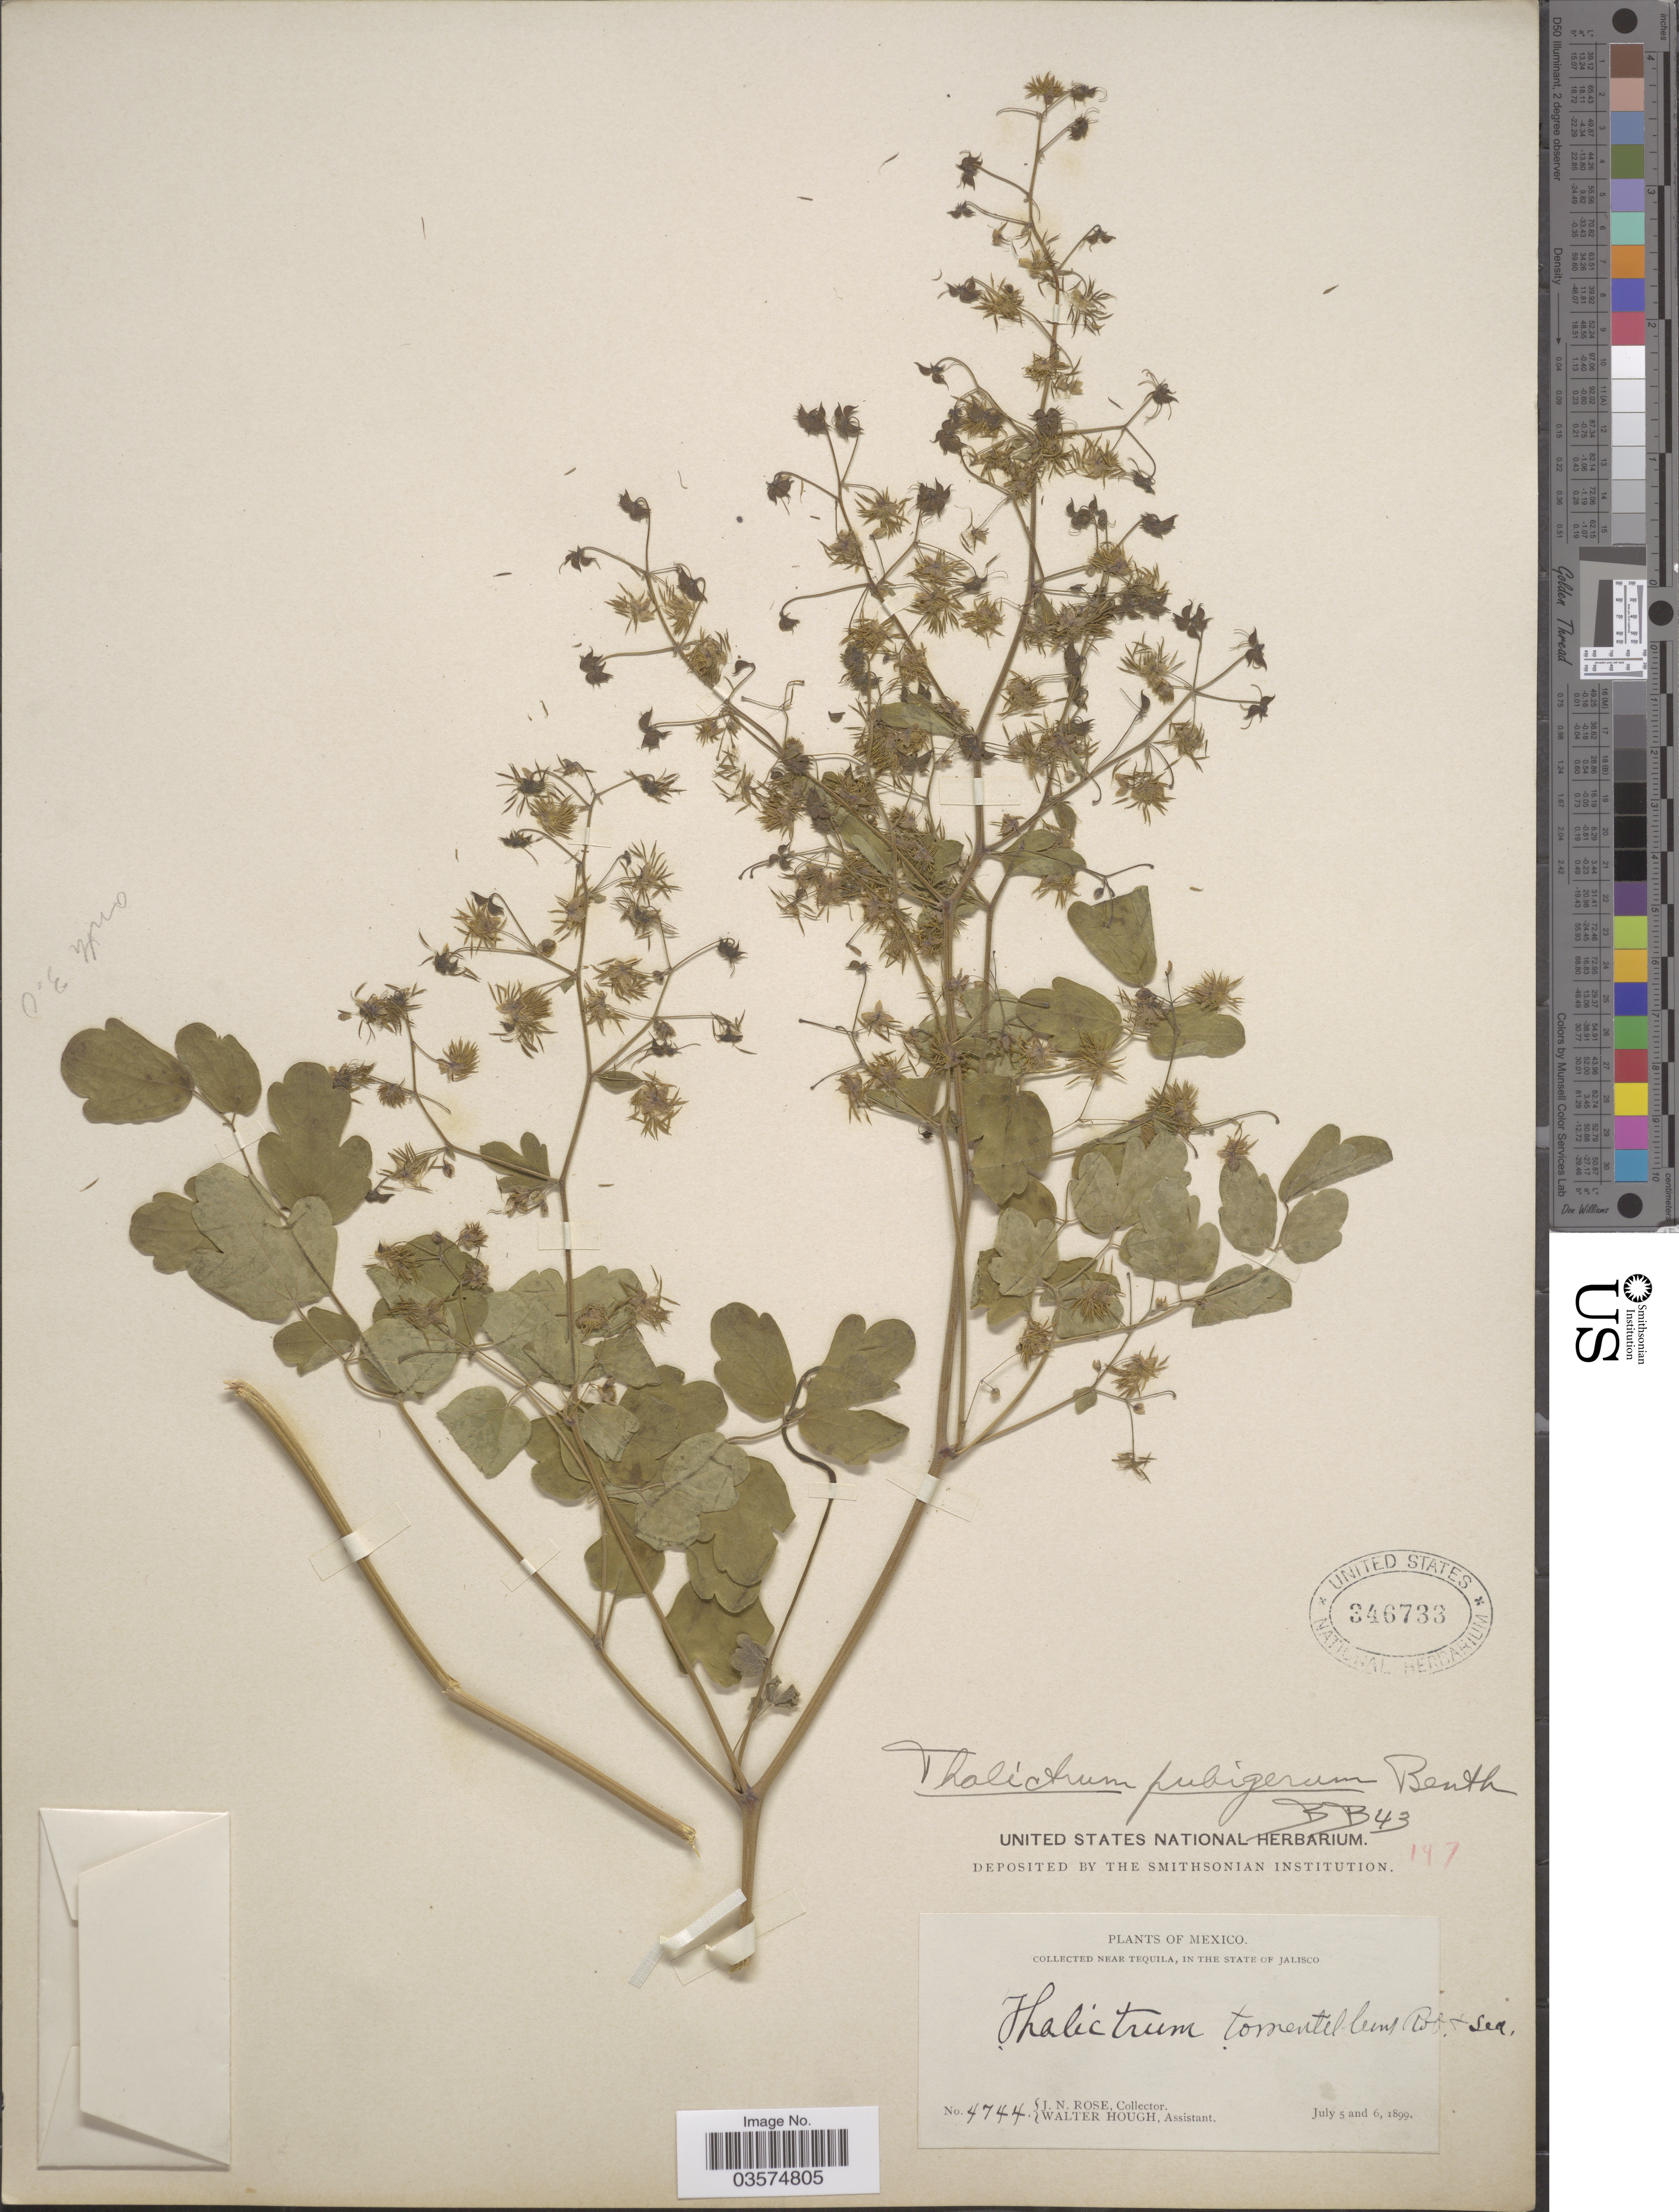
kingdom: Plantae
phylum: Tracheophyta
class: Magnoliopsida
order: Ranunculales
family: Ranunculaceae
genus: Thalictrum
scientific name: Thalictrum pubigerum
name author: Benth.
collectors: J. N. Rose & W. Hough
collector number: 4744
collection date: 1899-07-05/1899-07-06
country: Mexico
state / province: Jalisco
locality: Near Tequila.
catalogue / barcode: US 346733